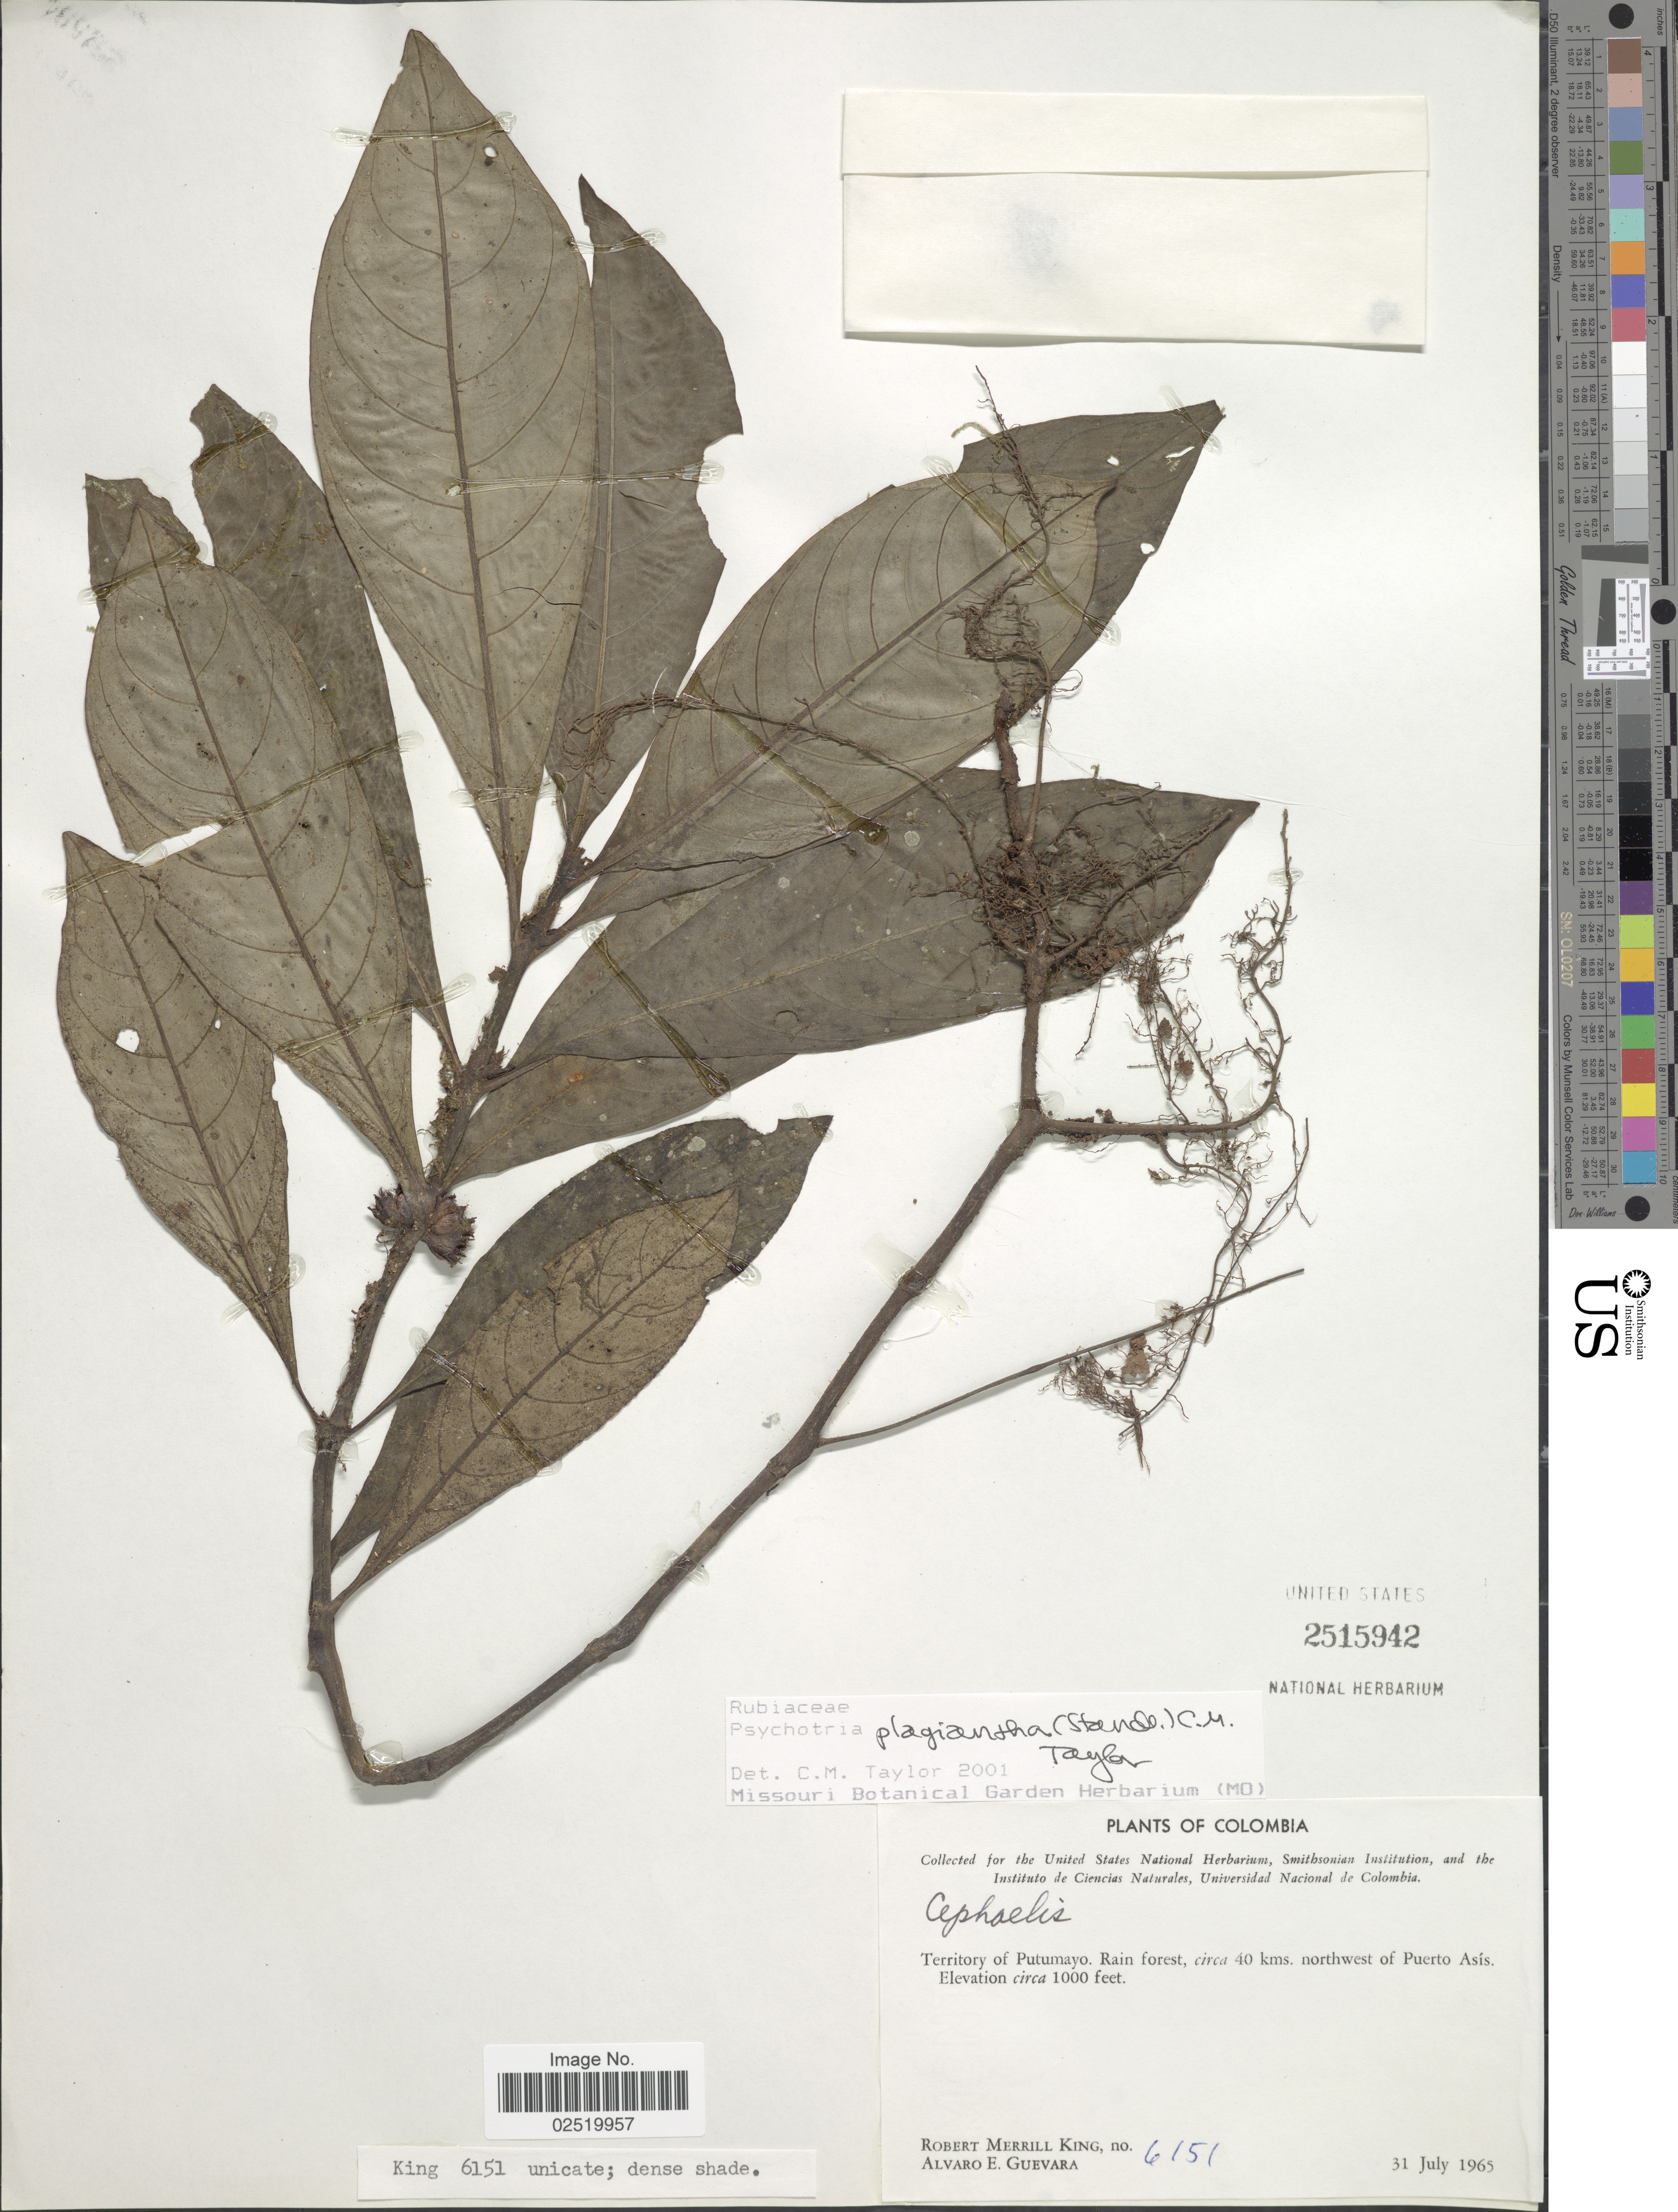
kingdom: Plantae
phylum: Tracheophyta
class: Magnoliopsida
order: Gentianales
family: Rubiaceae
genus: Psychotria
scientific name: Psychotria plagiantha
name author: (Standl.) C.M. Taylor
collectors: R. M. King & A. E. Guevara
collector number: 6151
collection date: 1965-07-31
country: Colombia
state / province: Putumayo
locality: Circa 40 kms. northwest of Puerto Asis.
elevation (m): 305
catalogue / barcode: US 2515942